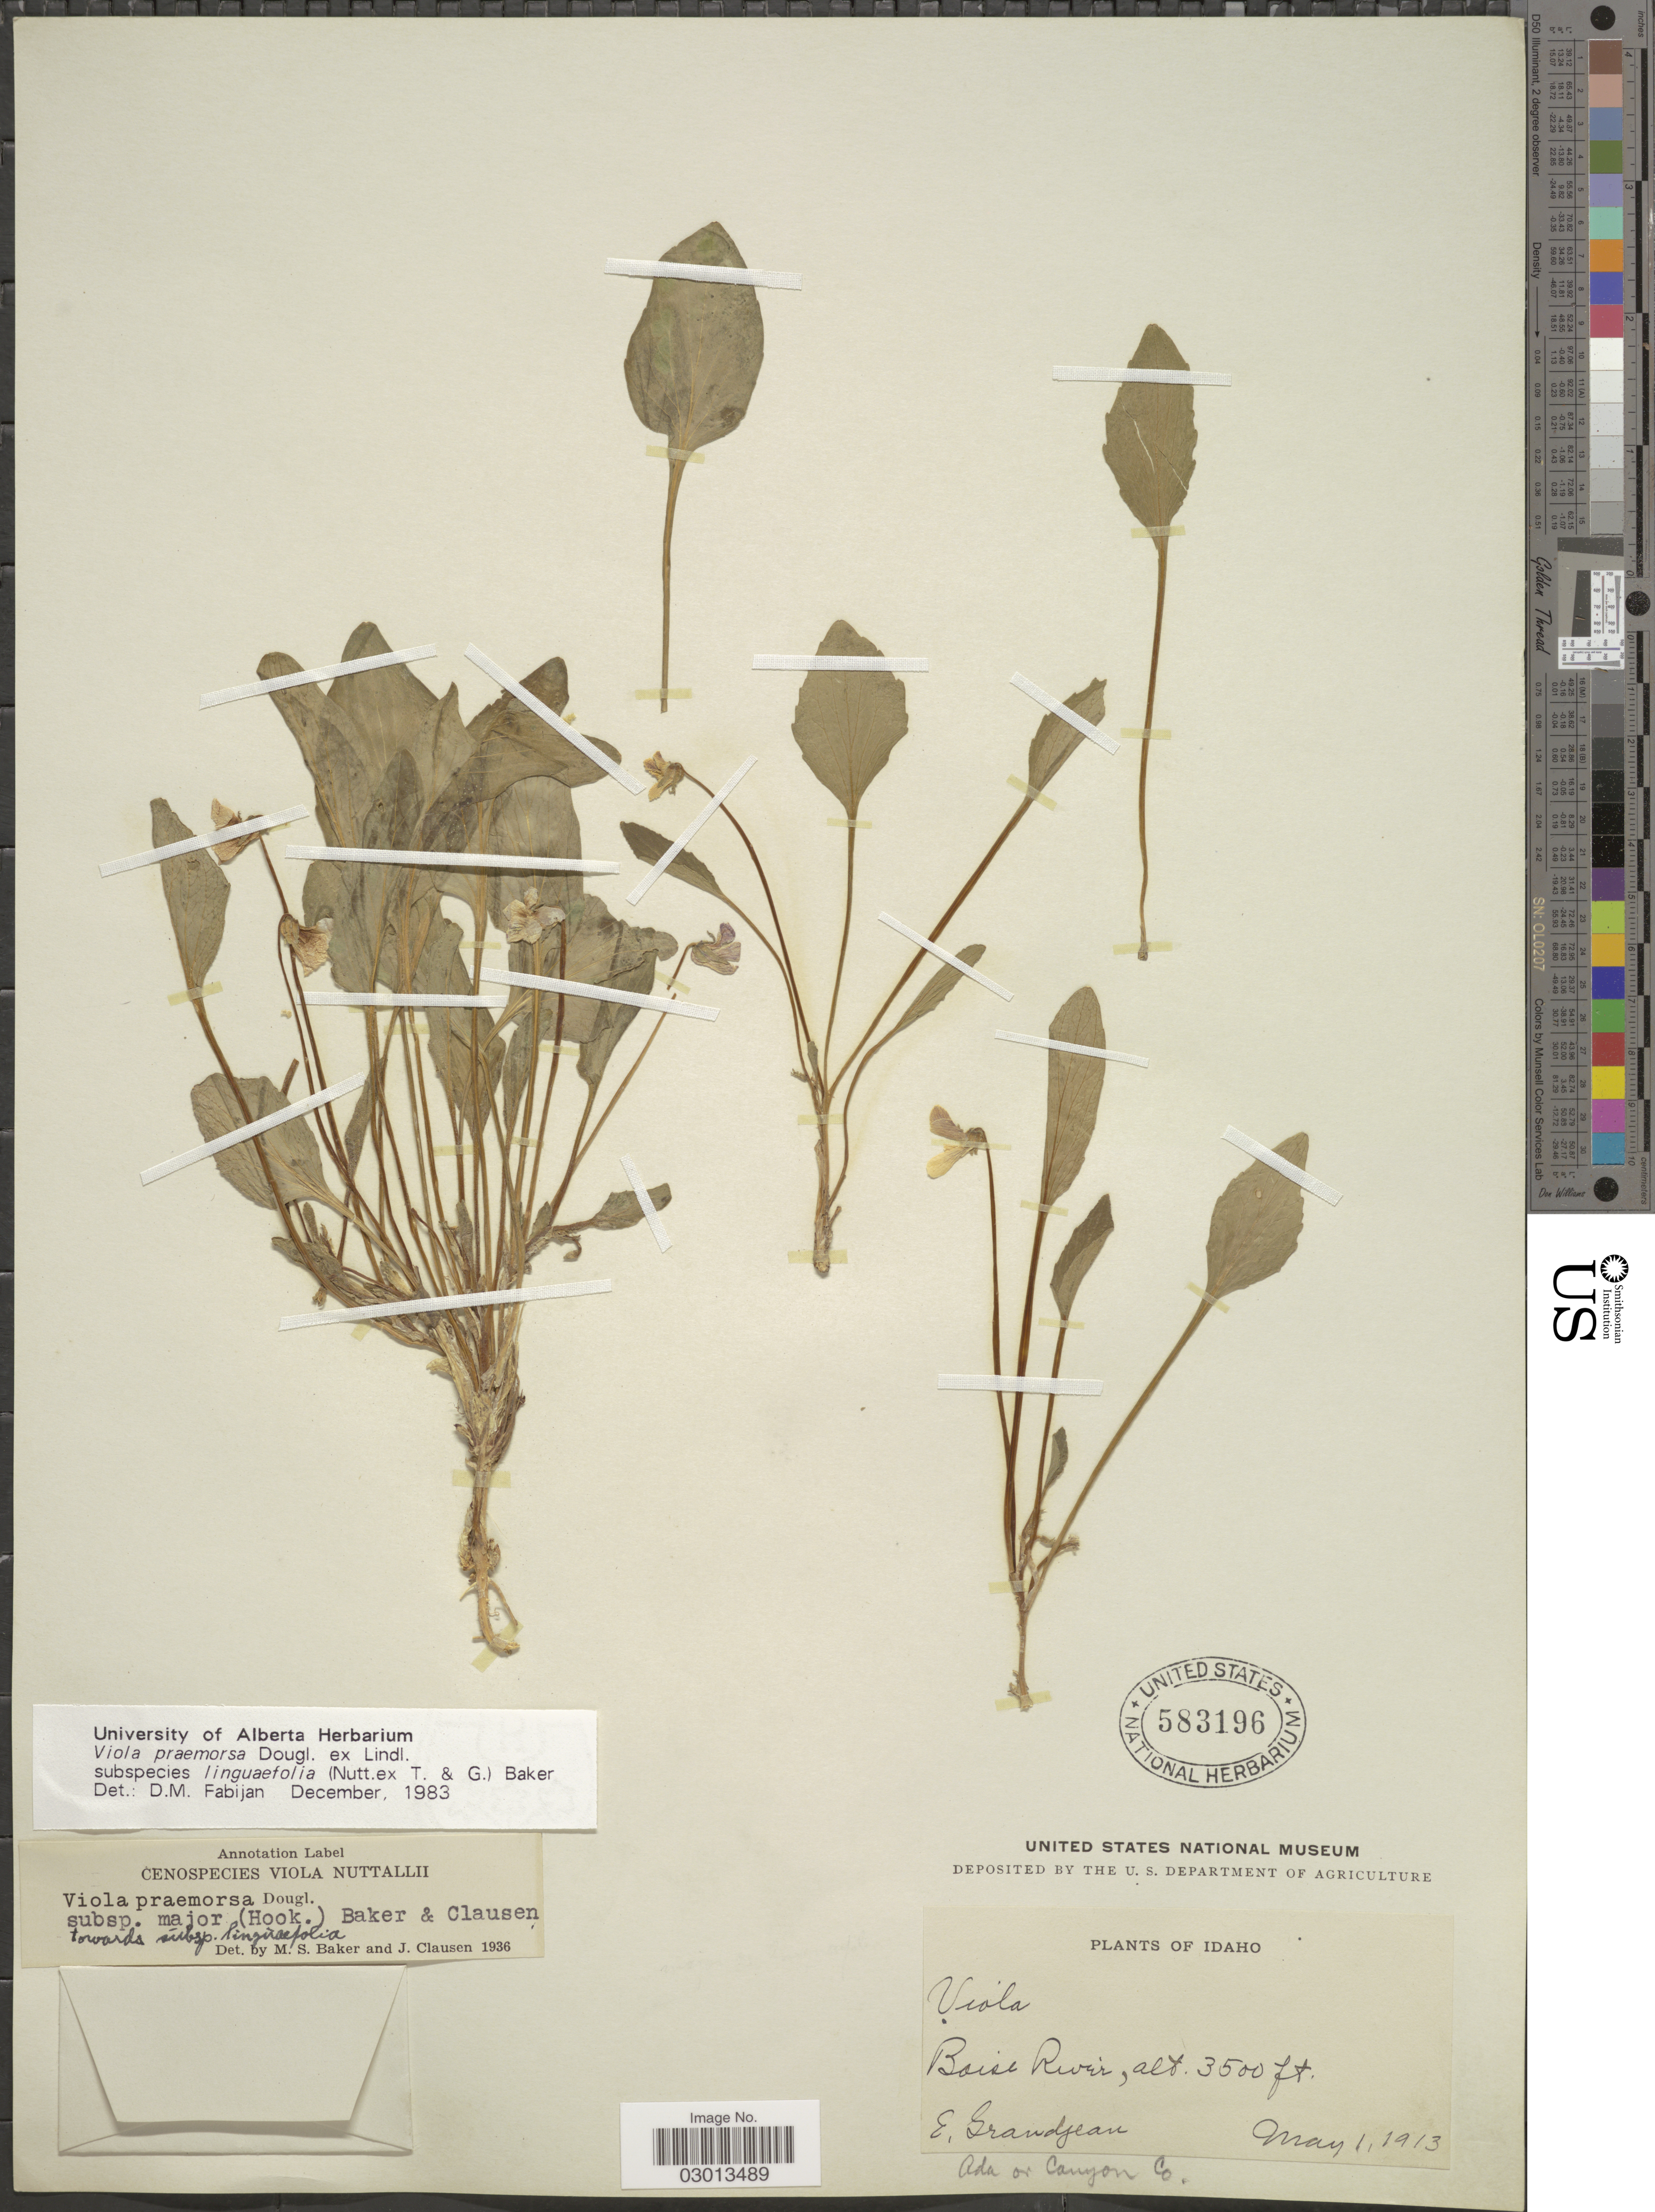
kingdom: Plantae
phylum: Tracheophyta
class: Magnoliopsida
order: Malpighiales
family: Violaceae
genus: Viola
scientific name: Viola praemorsa subsp. linguifolia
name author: (Nutt.) M.S. Baker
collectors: E. Grandjean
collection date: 1913-05-01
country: United States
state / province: Idaho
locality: Boise River, Ada or Canyon Co.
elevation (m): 1067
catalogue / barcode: US 583196